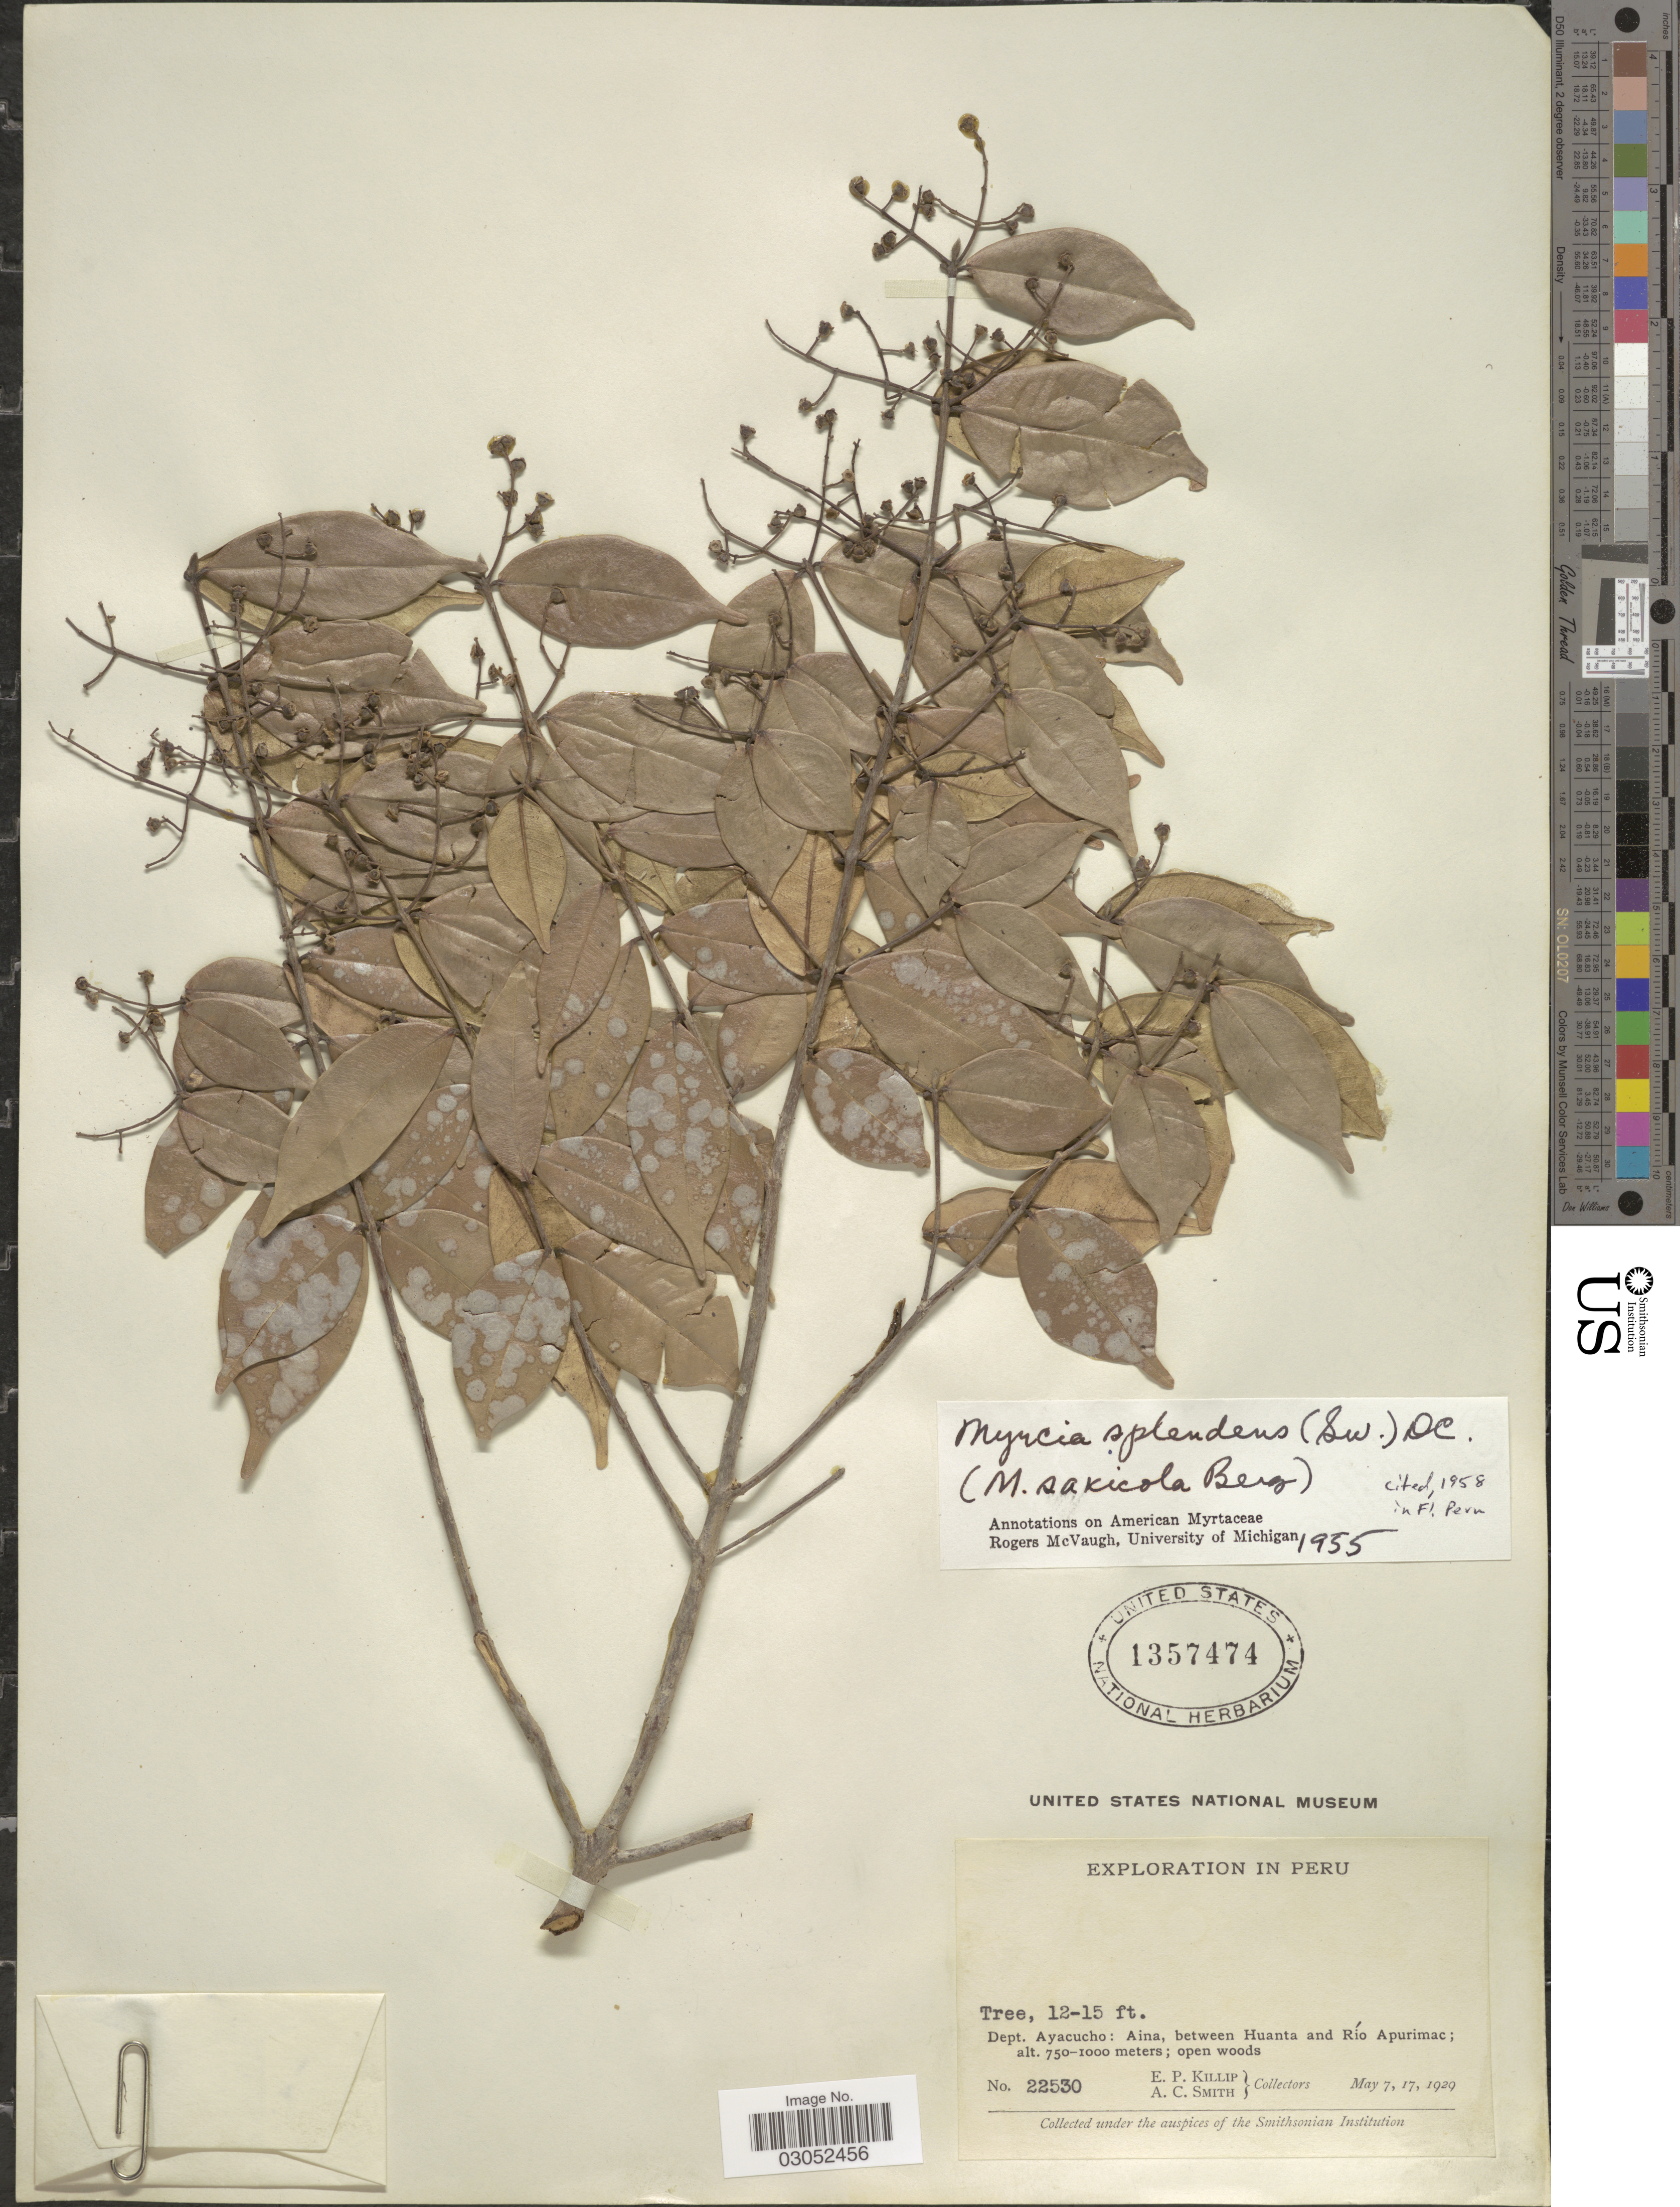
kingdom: Plantae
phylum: Tracheophyta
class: Magnoliopsida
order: Myrtales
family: Myrtaceae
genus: Myrcia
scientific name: Myrcia splendens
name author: (Sw.) DC.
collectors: E. P. Killip & A. C. Smith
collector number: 22530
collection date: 1929-05-07/1929-05-17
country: Peru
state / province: Ayacucho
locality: Dept. Ayacucho: Aina, between Huanta and Río Apurimac.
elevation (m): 750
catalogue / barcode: US 1357474